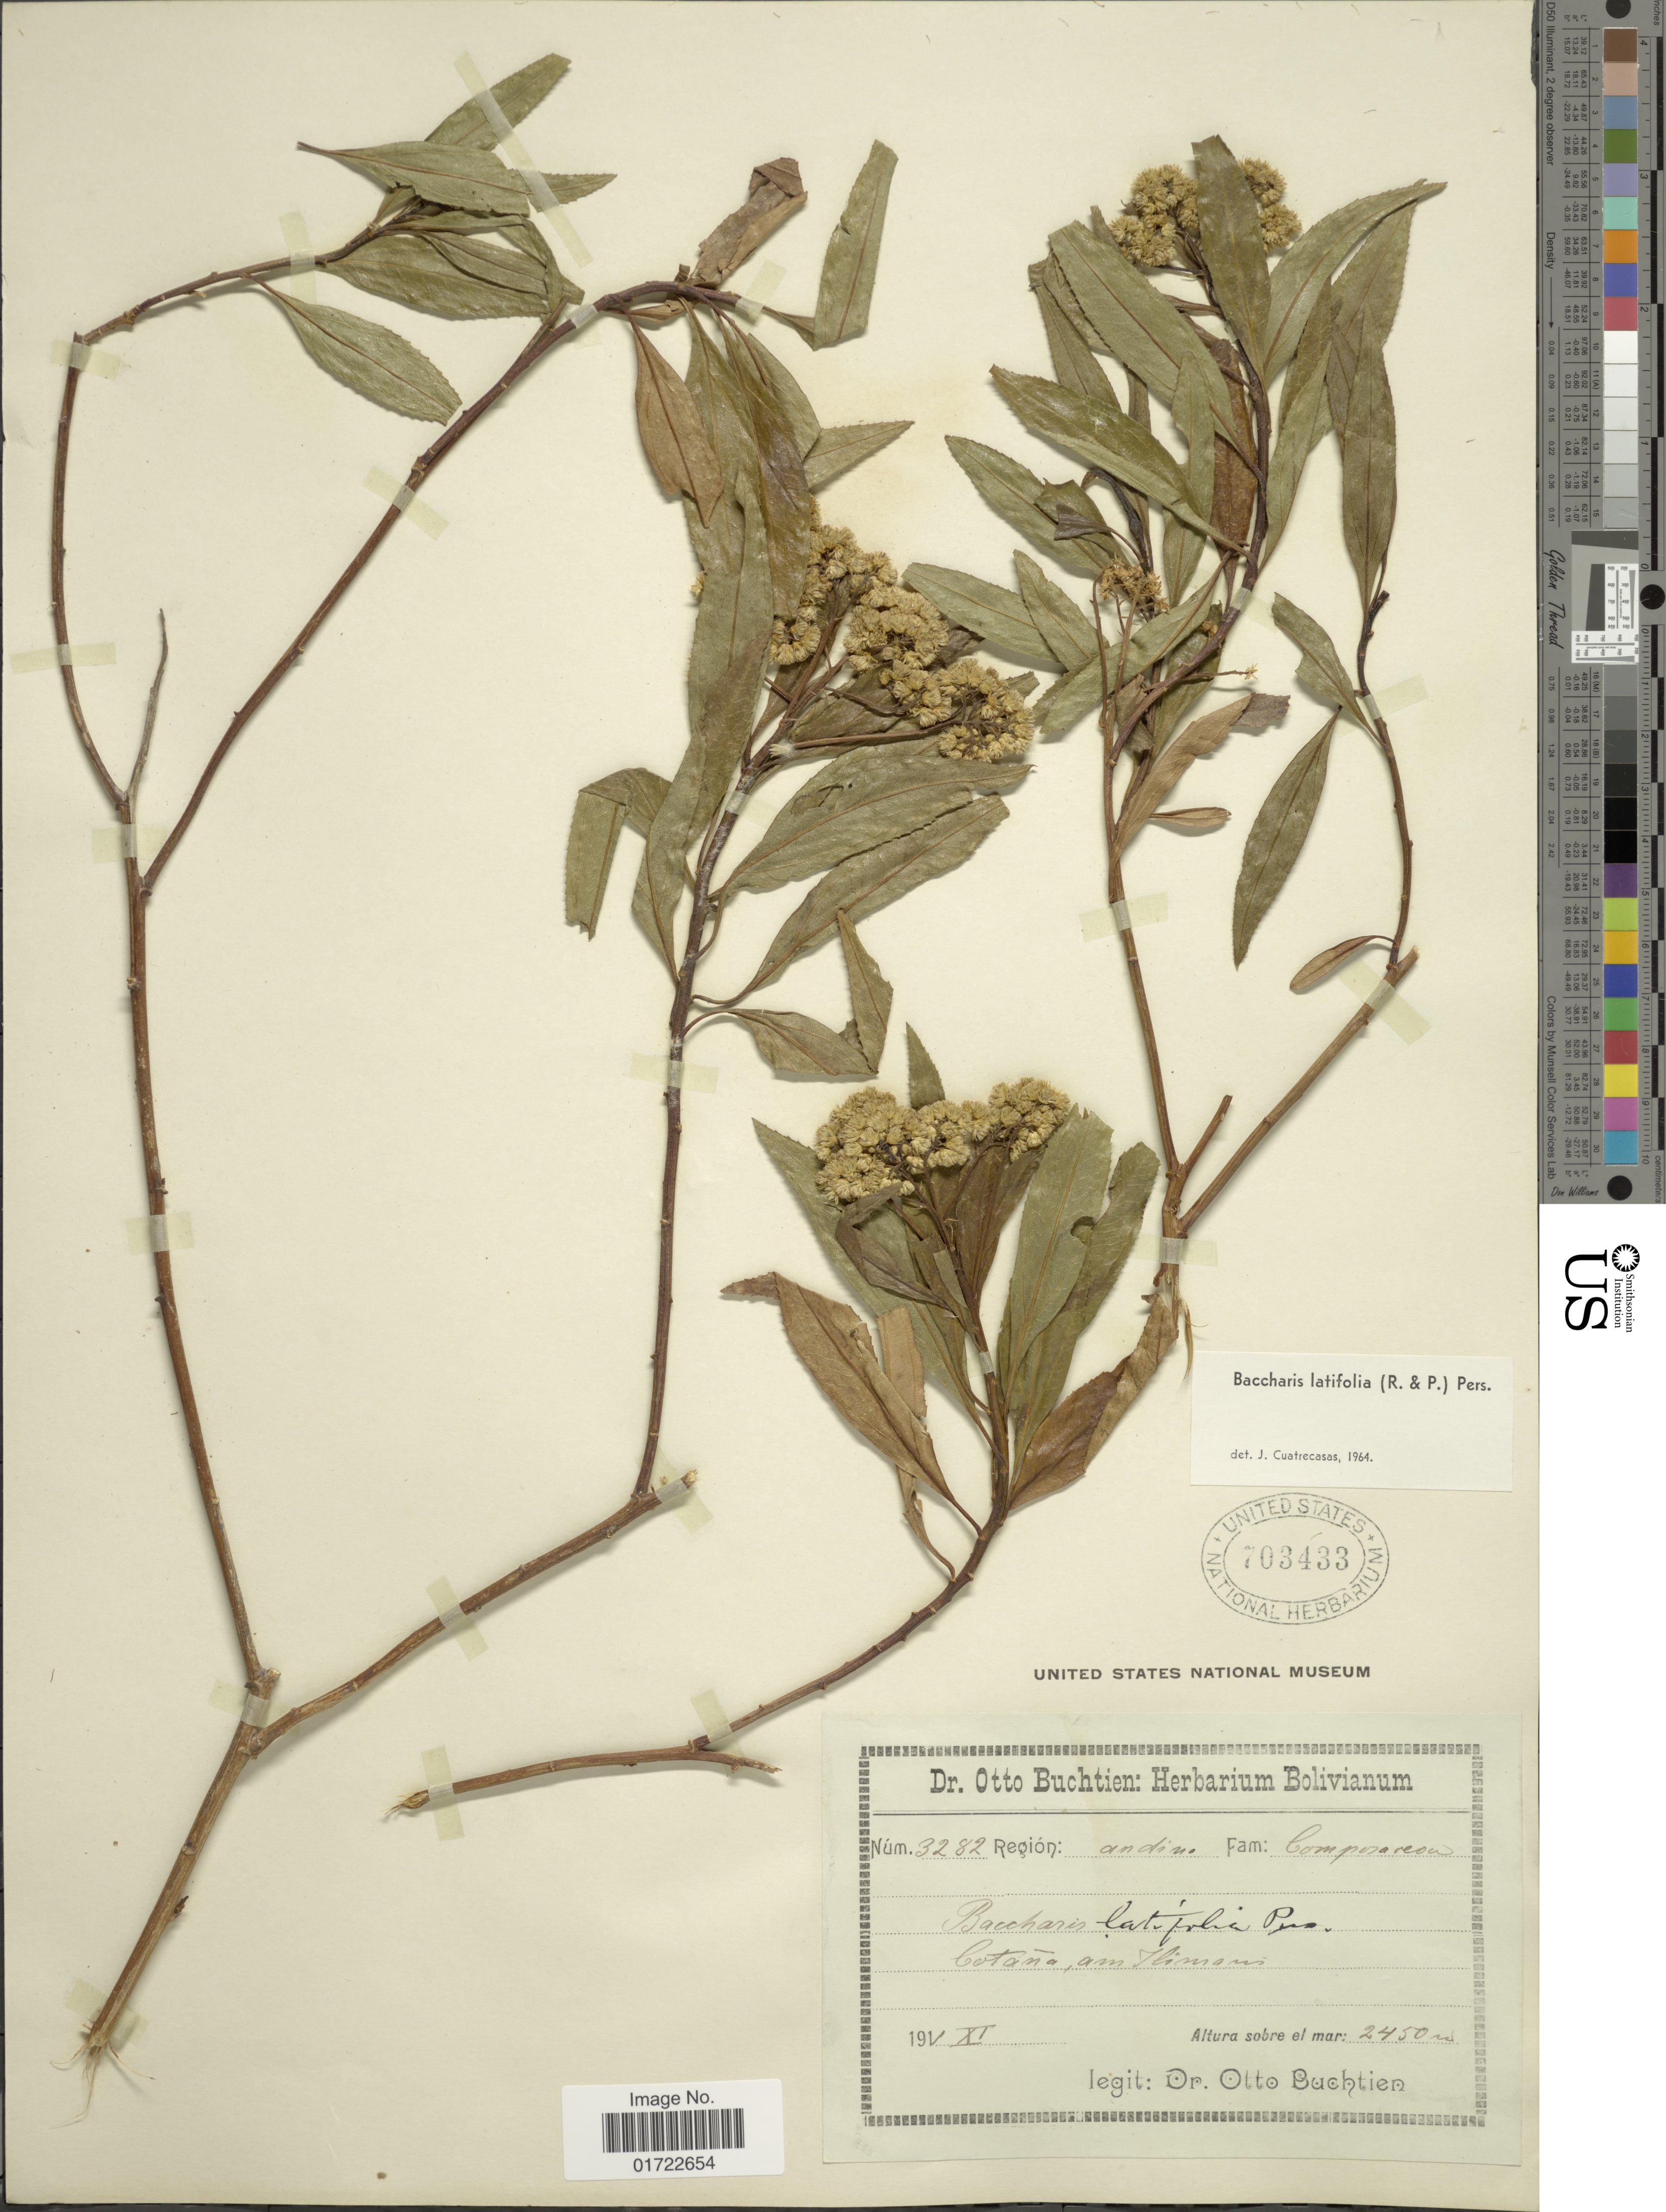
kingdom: Plantae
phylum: Tracheophyta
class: Magnoliopsida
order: Asterales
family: Asteraceae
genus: Baccharis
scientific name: Baccharis latifolia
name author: (Ruiz & Pav.) Pers.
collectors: O. Buchtien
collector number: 3282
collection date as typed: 192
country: Bolivia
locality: Gotana, am Thimam.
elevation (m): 2450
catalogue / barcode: US 703433